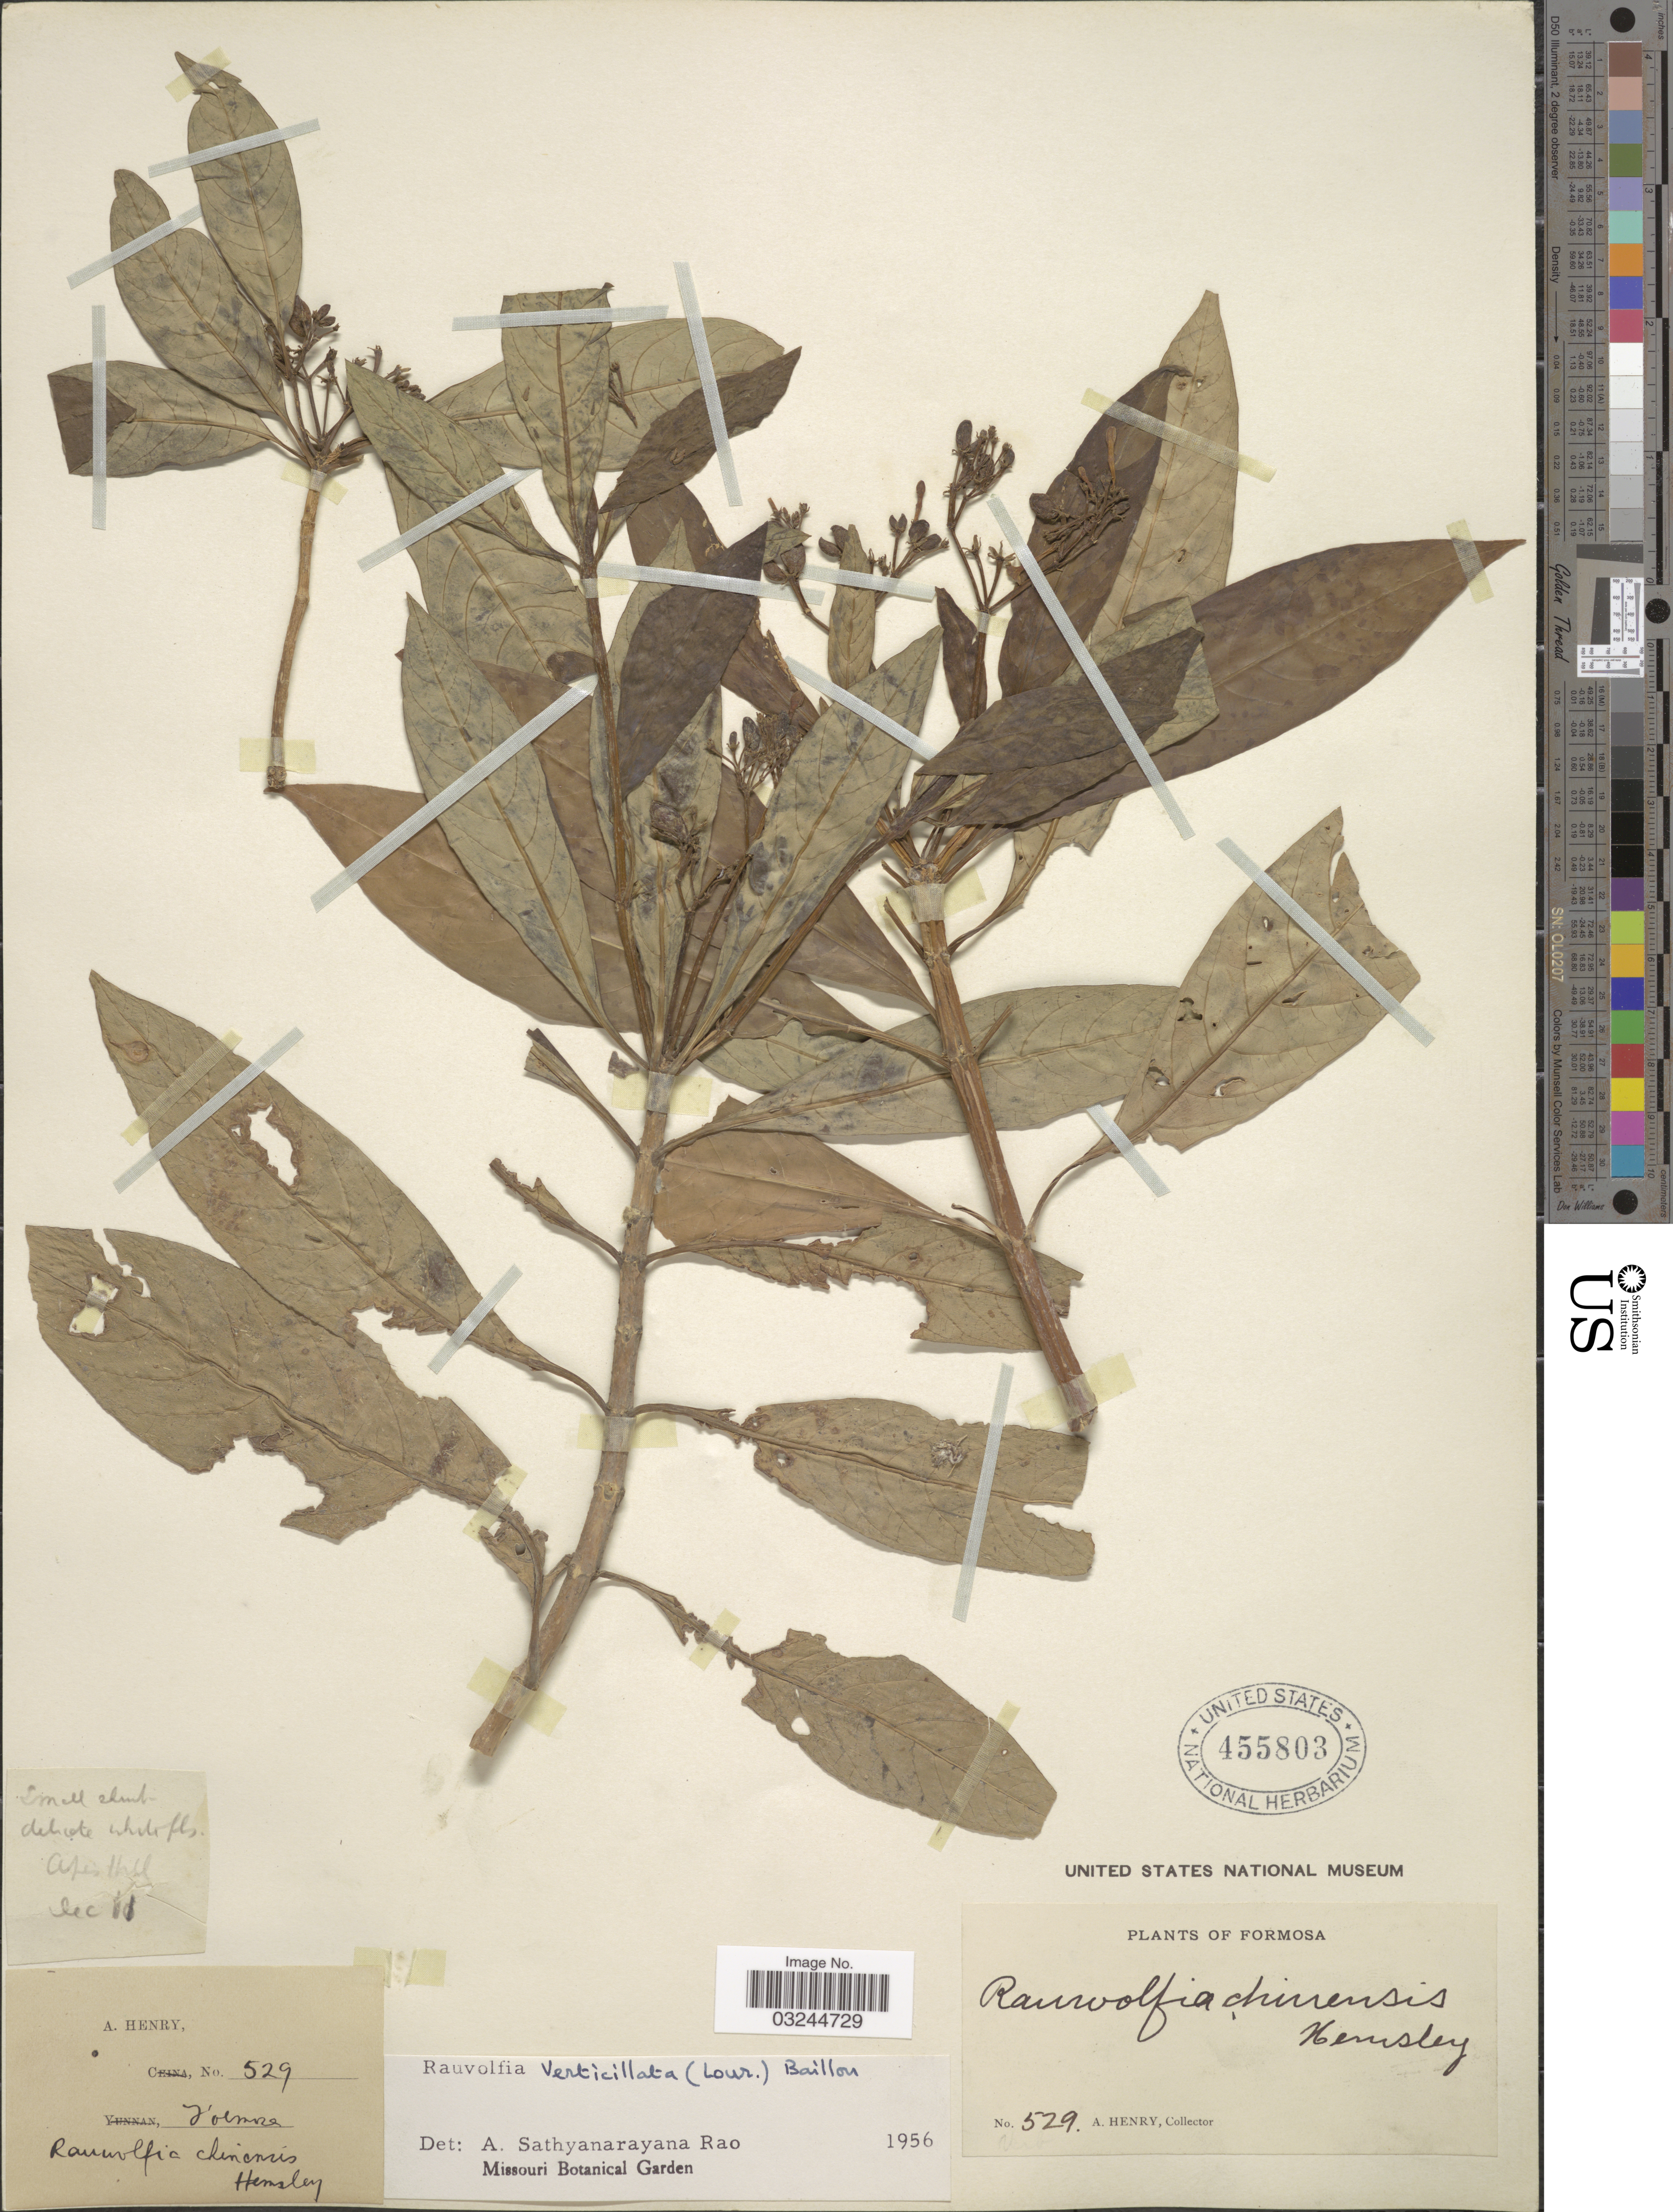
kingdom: Plantae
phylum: Tracheophyta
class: Magnoliopsida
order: Gentianales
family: Apocynaceae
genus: Rauvolfia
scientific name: Rauvolfia verticillata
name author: (Lour.) Baill.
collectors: A. Henry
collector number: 529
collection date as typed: Transcribed d/m/y: /12/11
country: Taiwan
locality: Formosa.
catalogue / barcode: US 455803